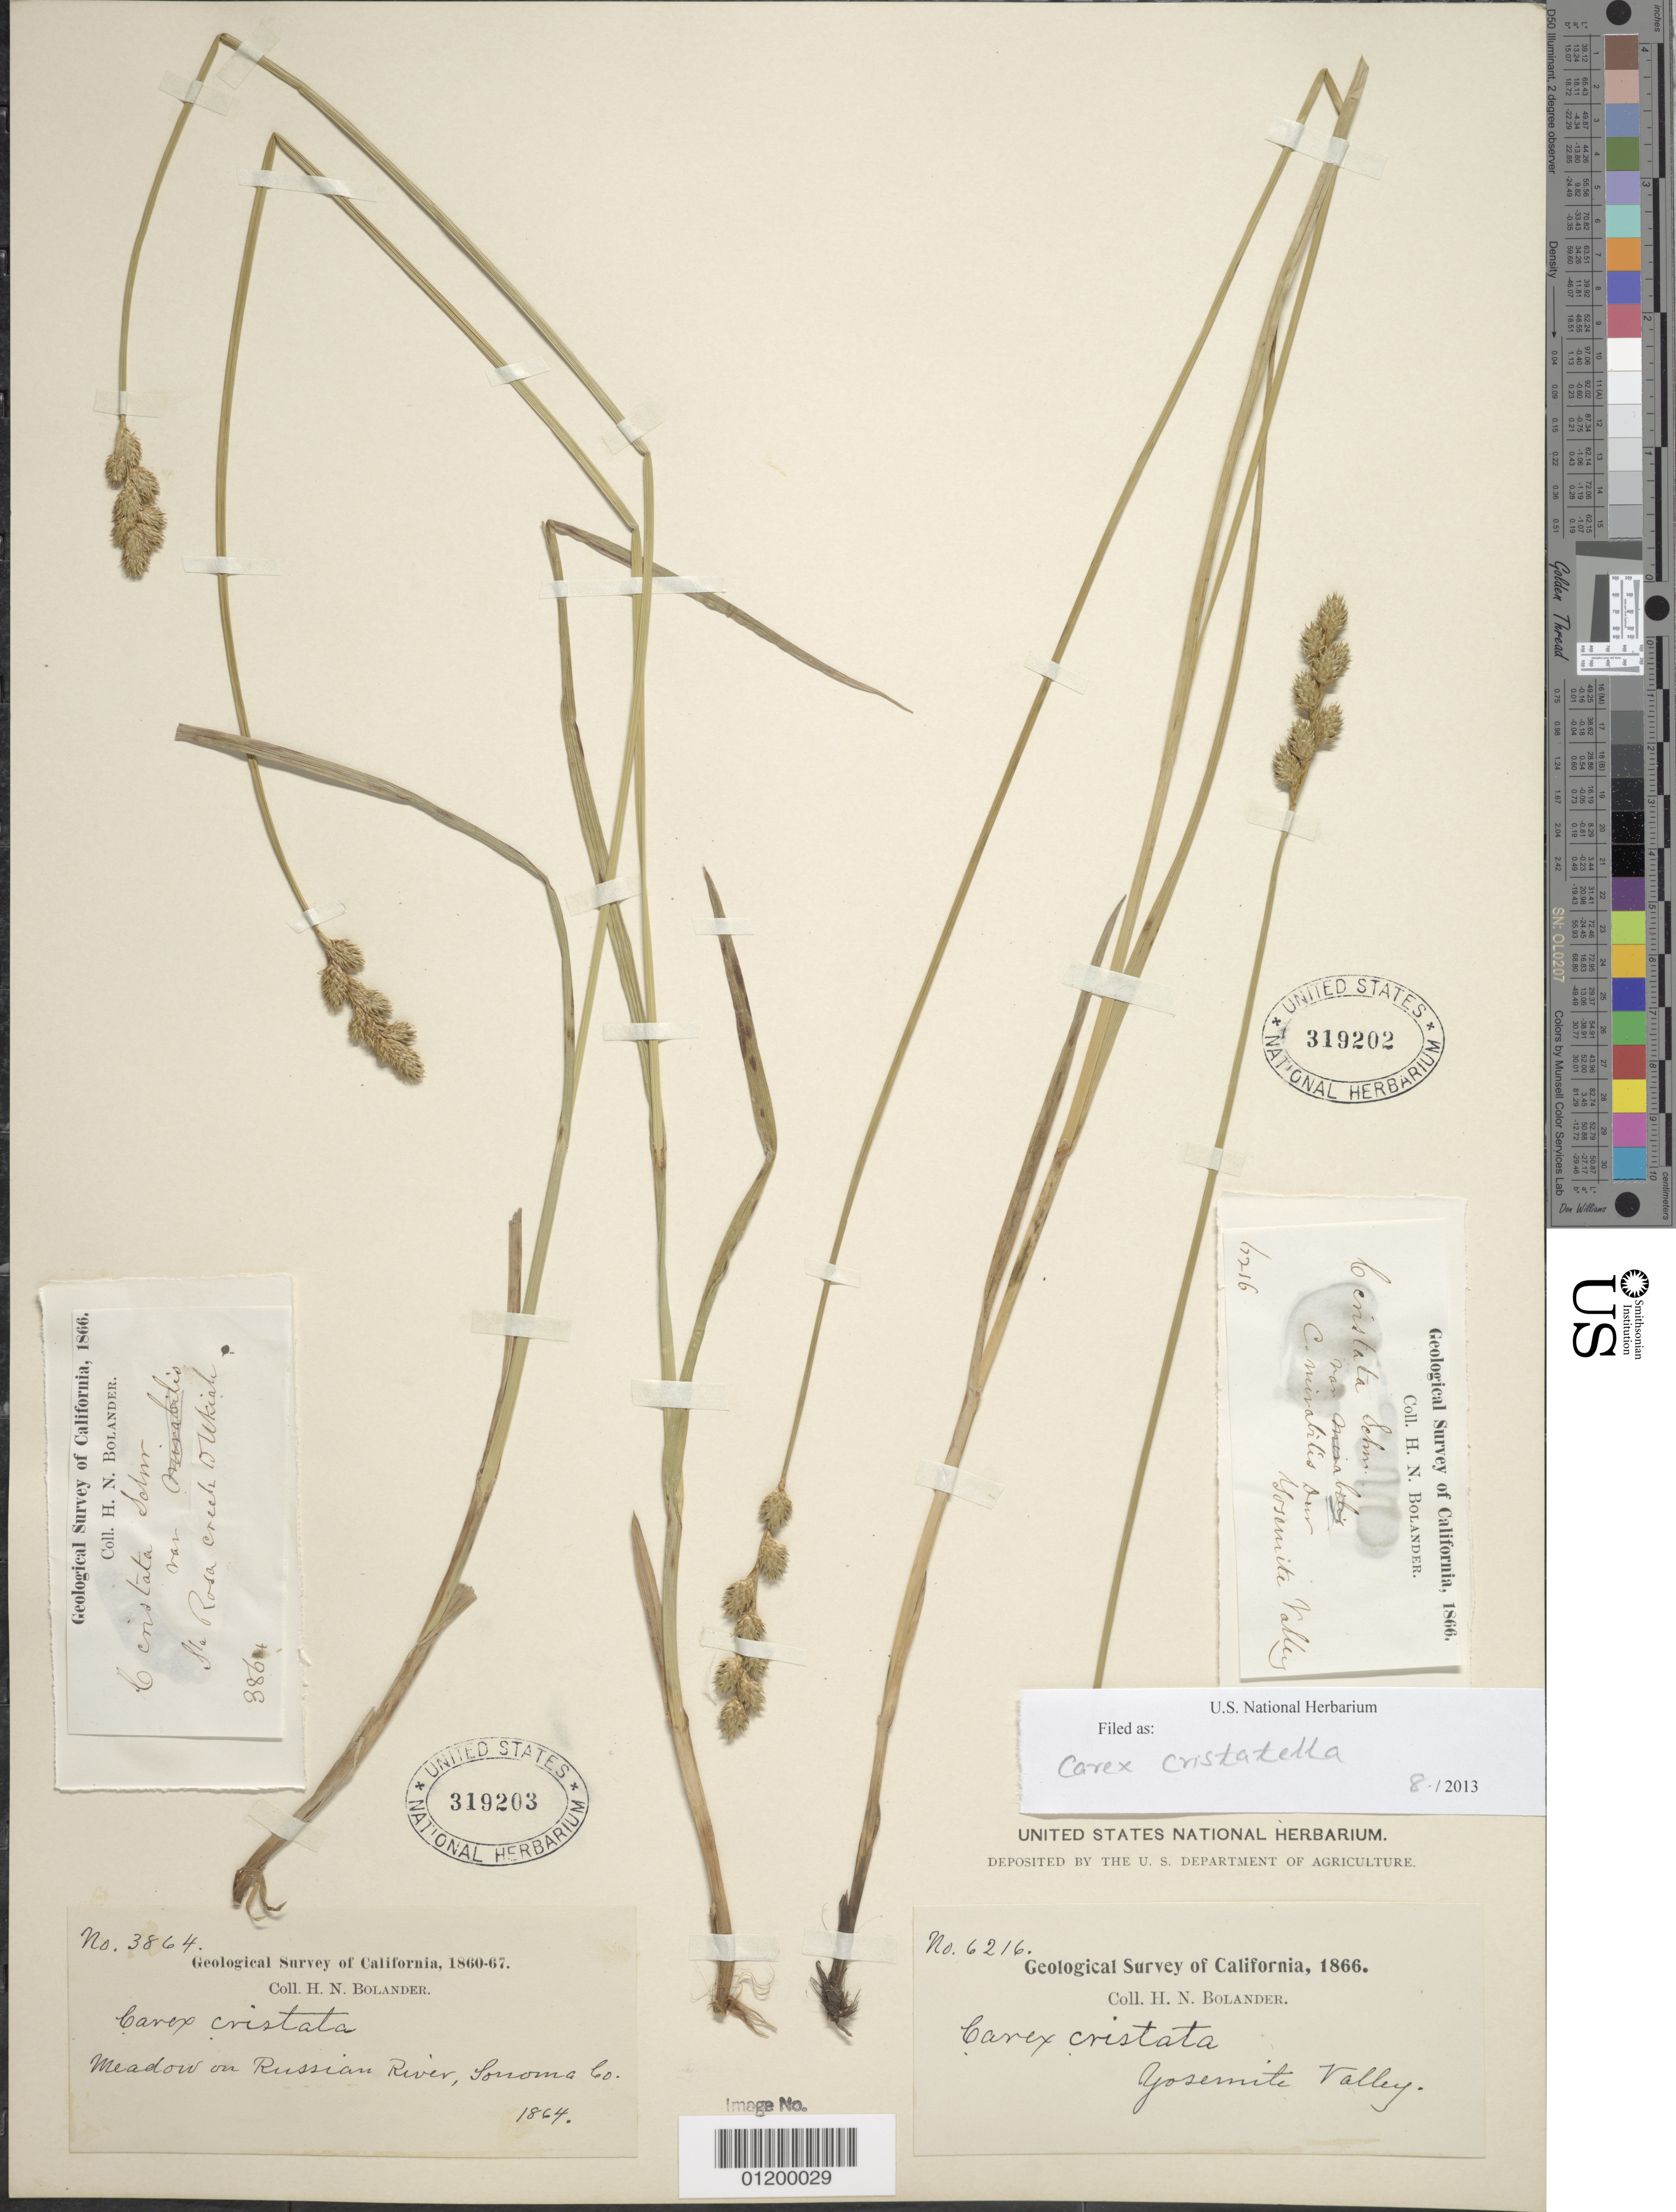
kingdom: Plantae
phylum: Tracheophyta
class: Liliopsida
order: Poales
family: Cyperaceae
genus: Carex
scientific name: Carex straminea var. mixta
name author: L.H. Bailey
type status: Isosyntype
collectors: H. Bolander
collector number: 3864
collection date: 1864-04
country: United States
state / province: California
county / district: Sonoma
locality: Meadow on Russian River.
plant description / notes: Potential type of Carex straminea var. mixta L.H. Bailey. Specimen retrieved from general collection and stored at Type Register.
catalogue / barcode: US 319203